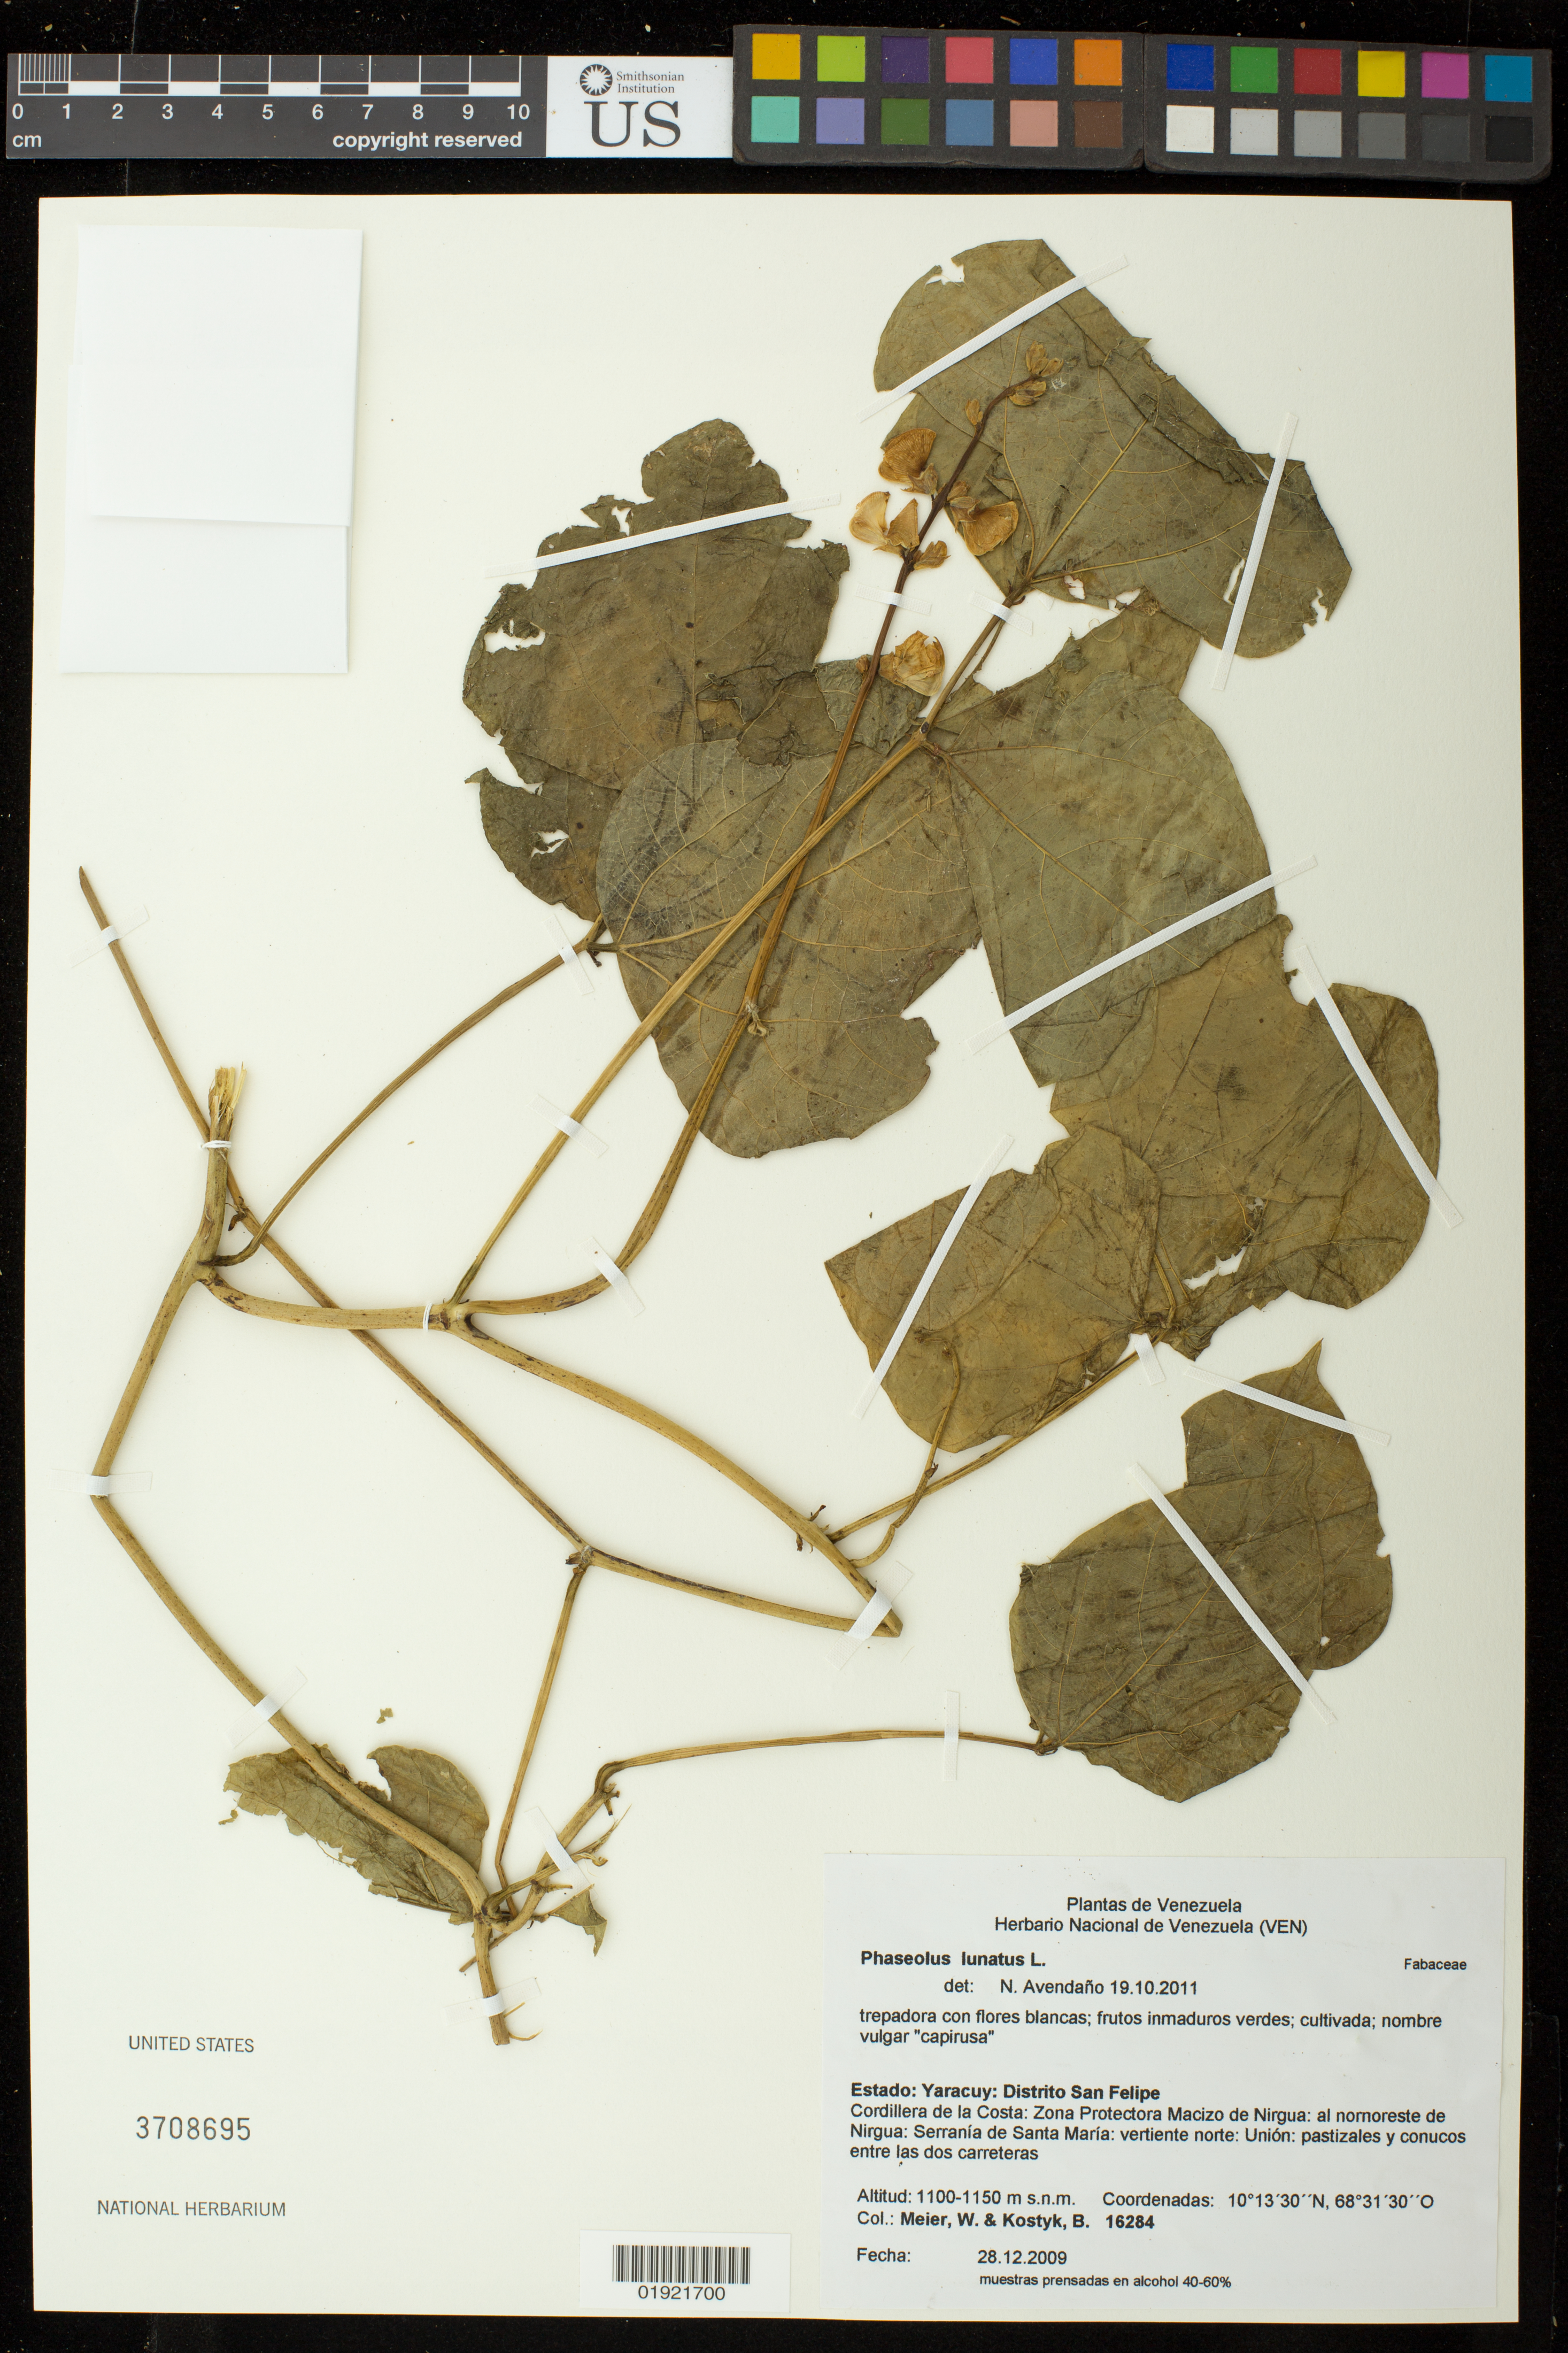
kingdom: Plantae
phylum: Tracheophyta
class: Magnoliopsida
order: Fabales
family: Fabaceae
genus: Phaseolus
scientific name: Phaseolus lunatus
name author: L.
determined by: Avendaño, N.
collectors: W. Meier & B. Kostyk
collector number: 16284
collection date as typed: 28.12.2009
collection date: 2009-12-28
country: Venezuela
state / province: Yaracuy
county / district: San Felipe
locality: Cordillera de la Costa: Zona Protectora Macizo de Nirgua: al nornoreste de Nirgua: Serrania de Santa Maria: vertiente norte: Union: pastizales y conucos entre las dos carreteras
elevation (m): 1100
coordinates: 10 13 30 N, 68 31 30 O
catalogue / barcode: US 3708695